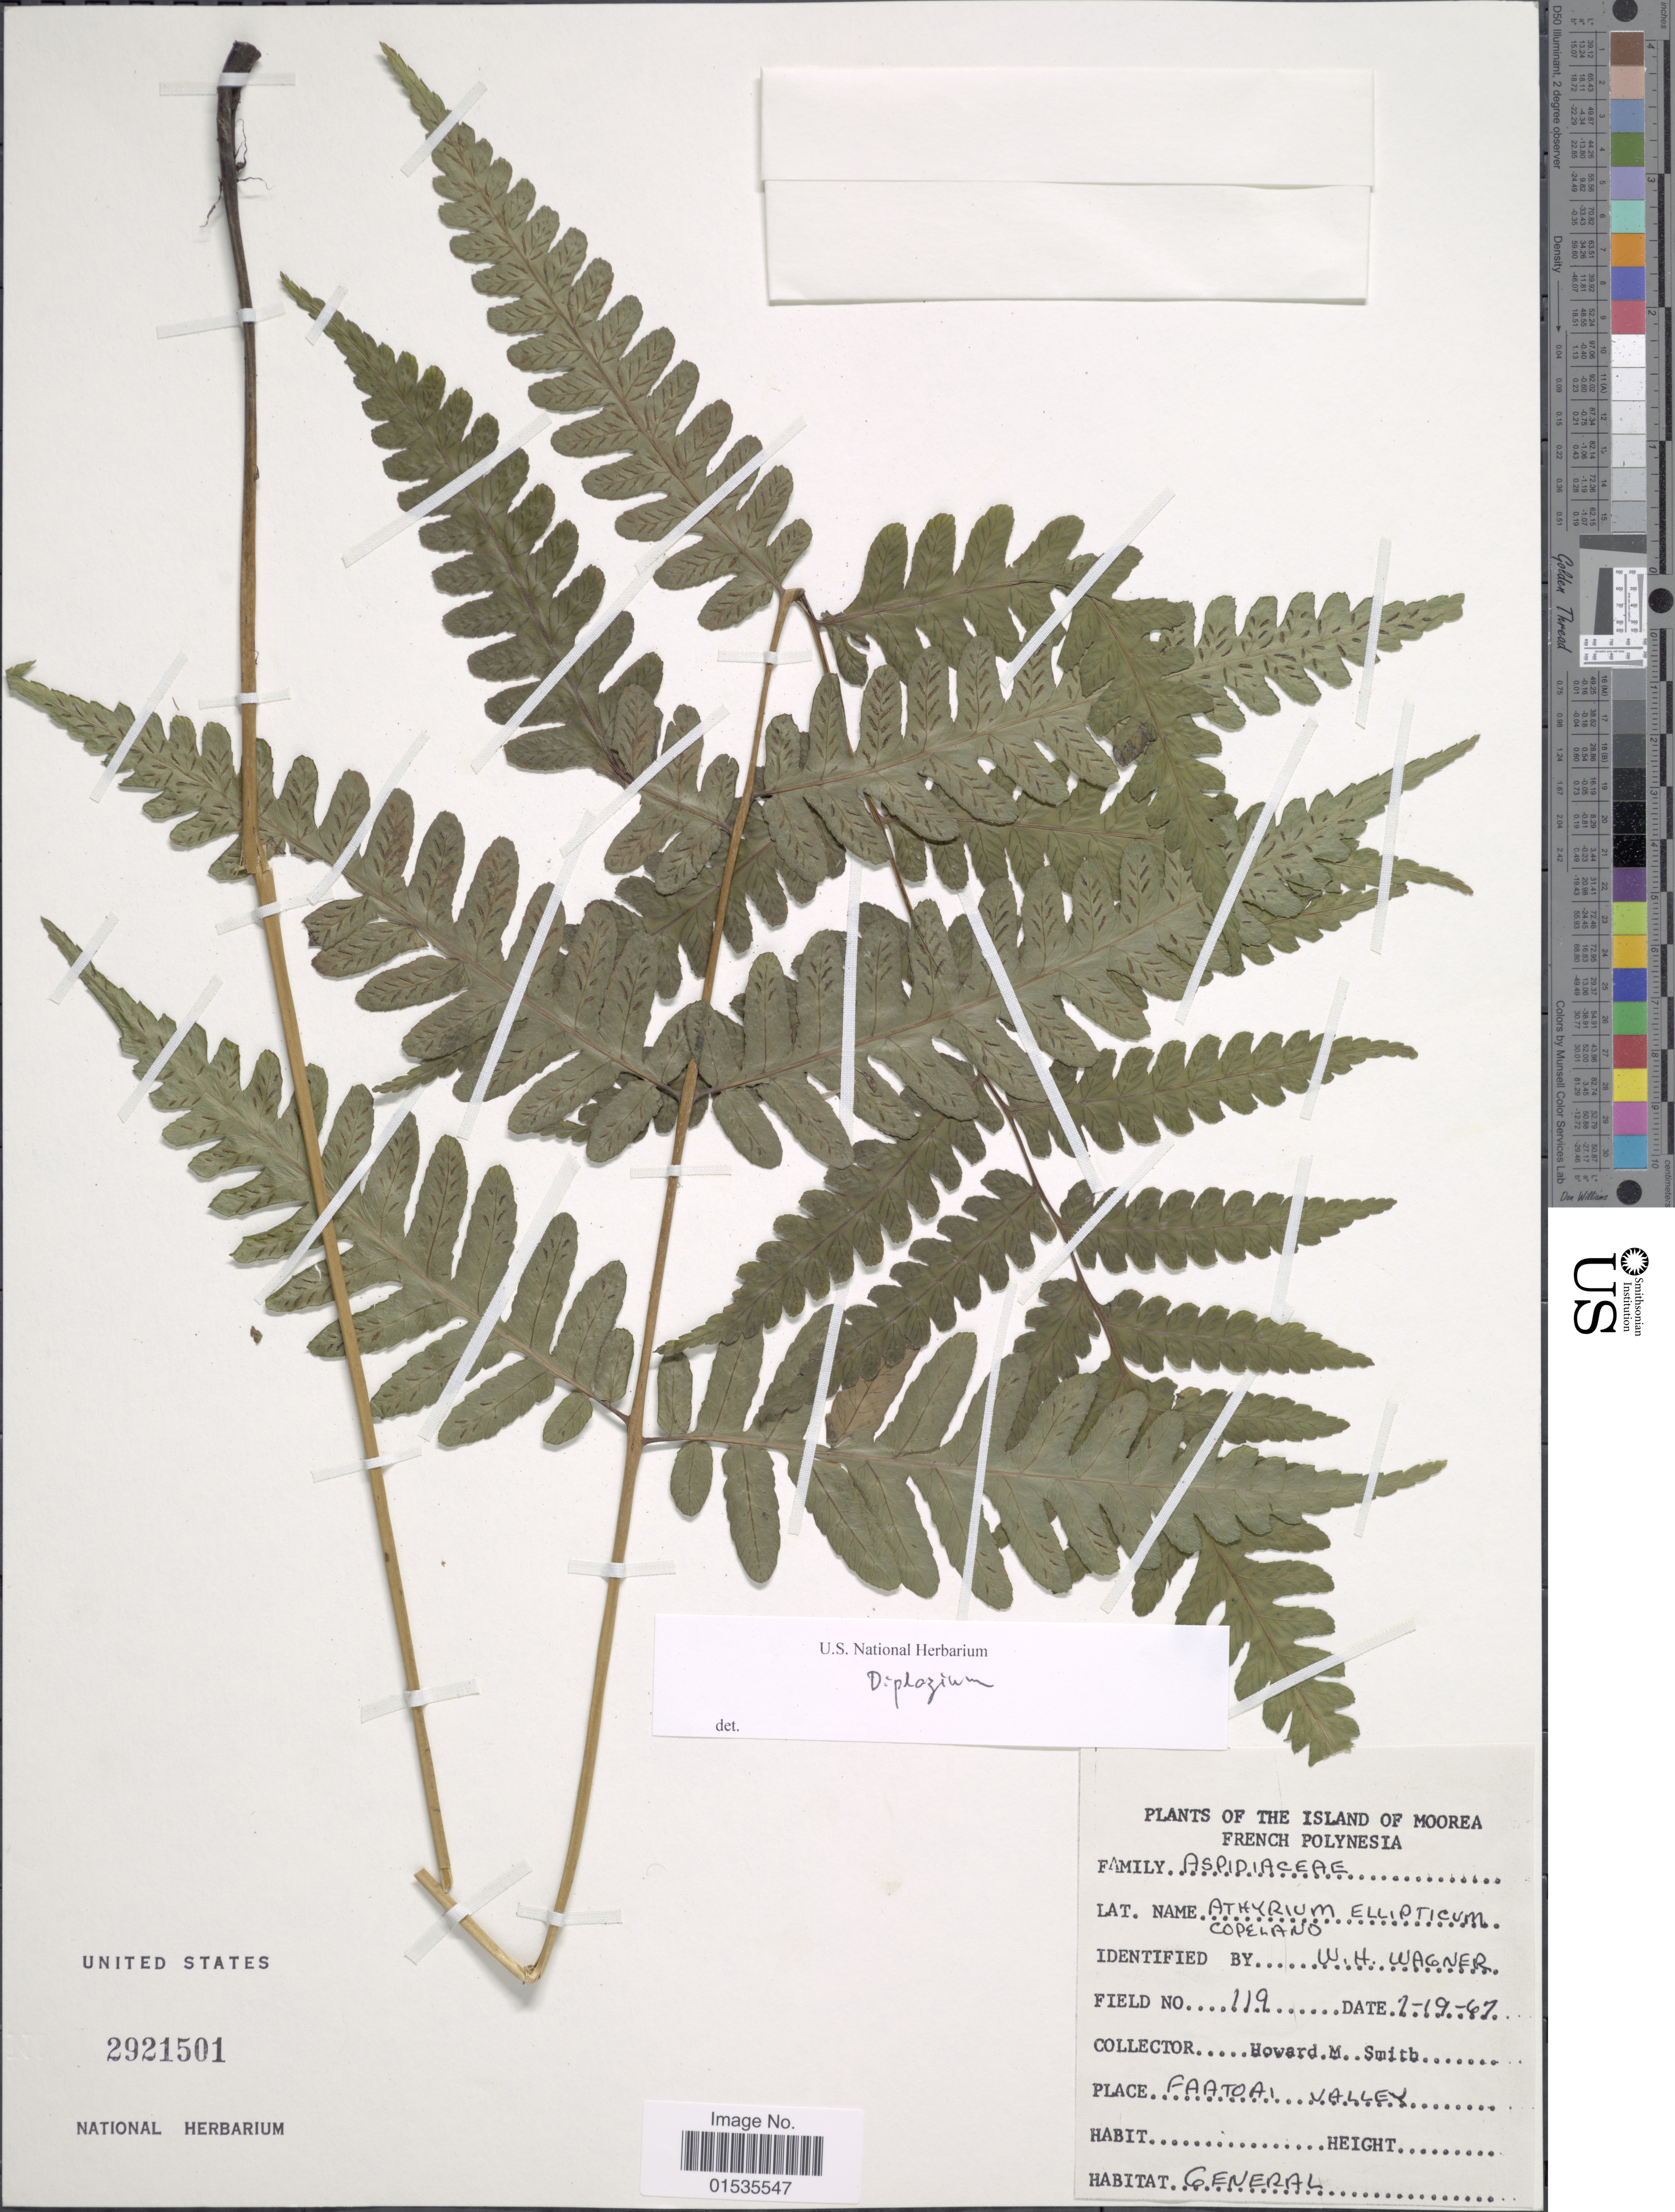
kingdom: Plantae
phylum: Tracheophyta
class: Polypodiopsida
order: Polypodiales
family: Athyriaceae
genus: Diplazium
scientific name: Diplazium ellipticum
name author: (Copel.) C. Chr.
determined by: Florence, J.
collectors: H. M. Smith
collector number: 119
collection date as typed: Transcribed d/m/y: 19/1/67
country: French Polynesia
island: Moorea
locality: The Island of Moorea, Faatoai Valley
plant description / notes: No precise locality correction needed.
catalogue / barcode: US 2921501